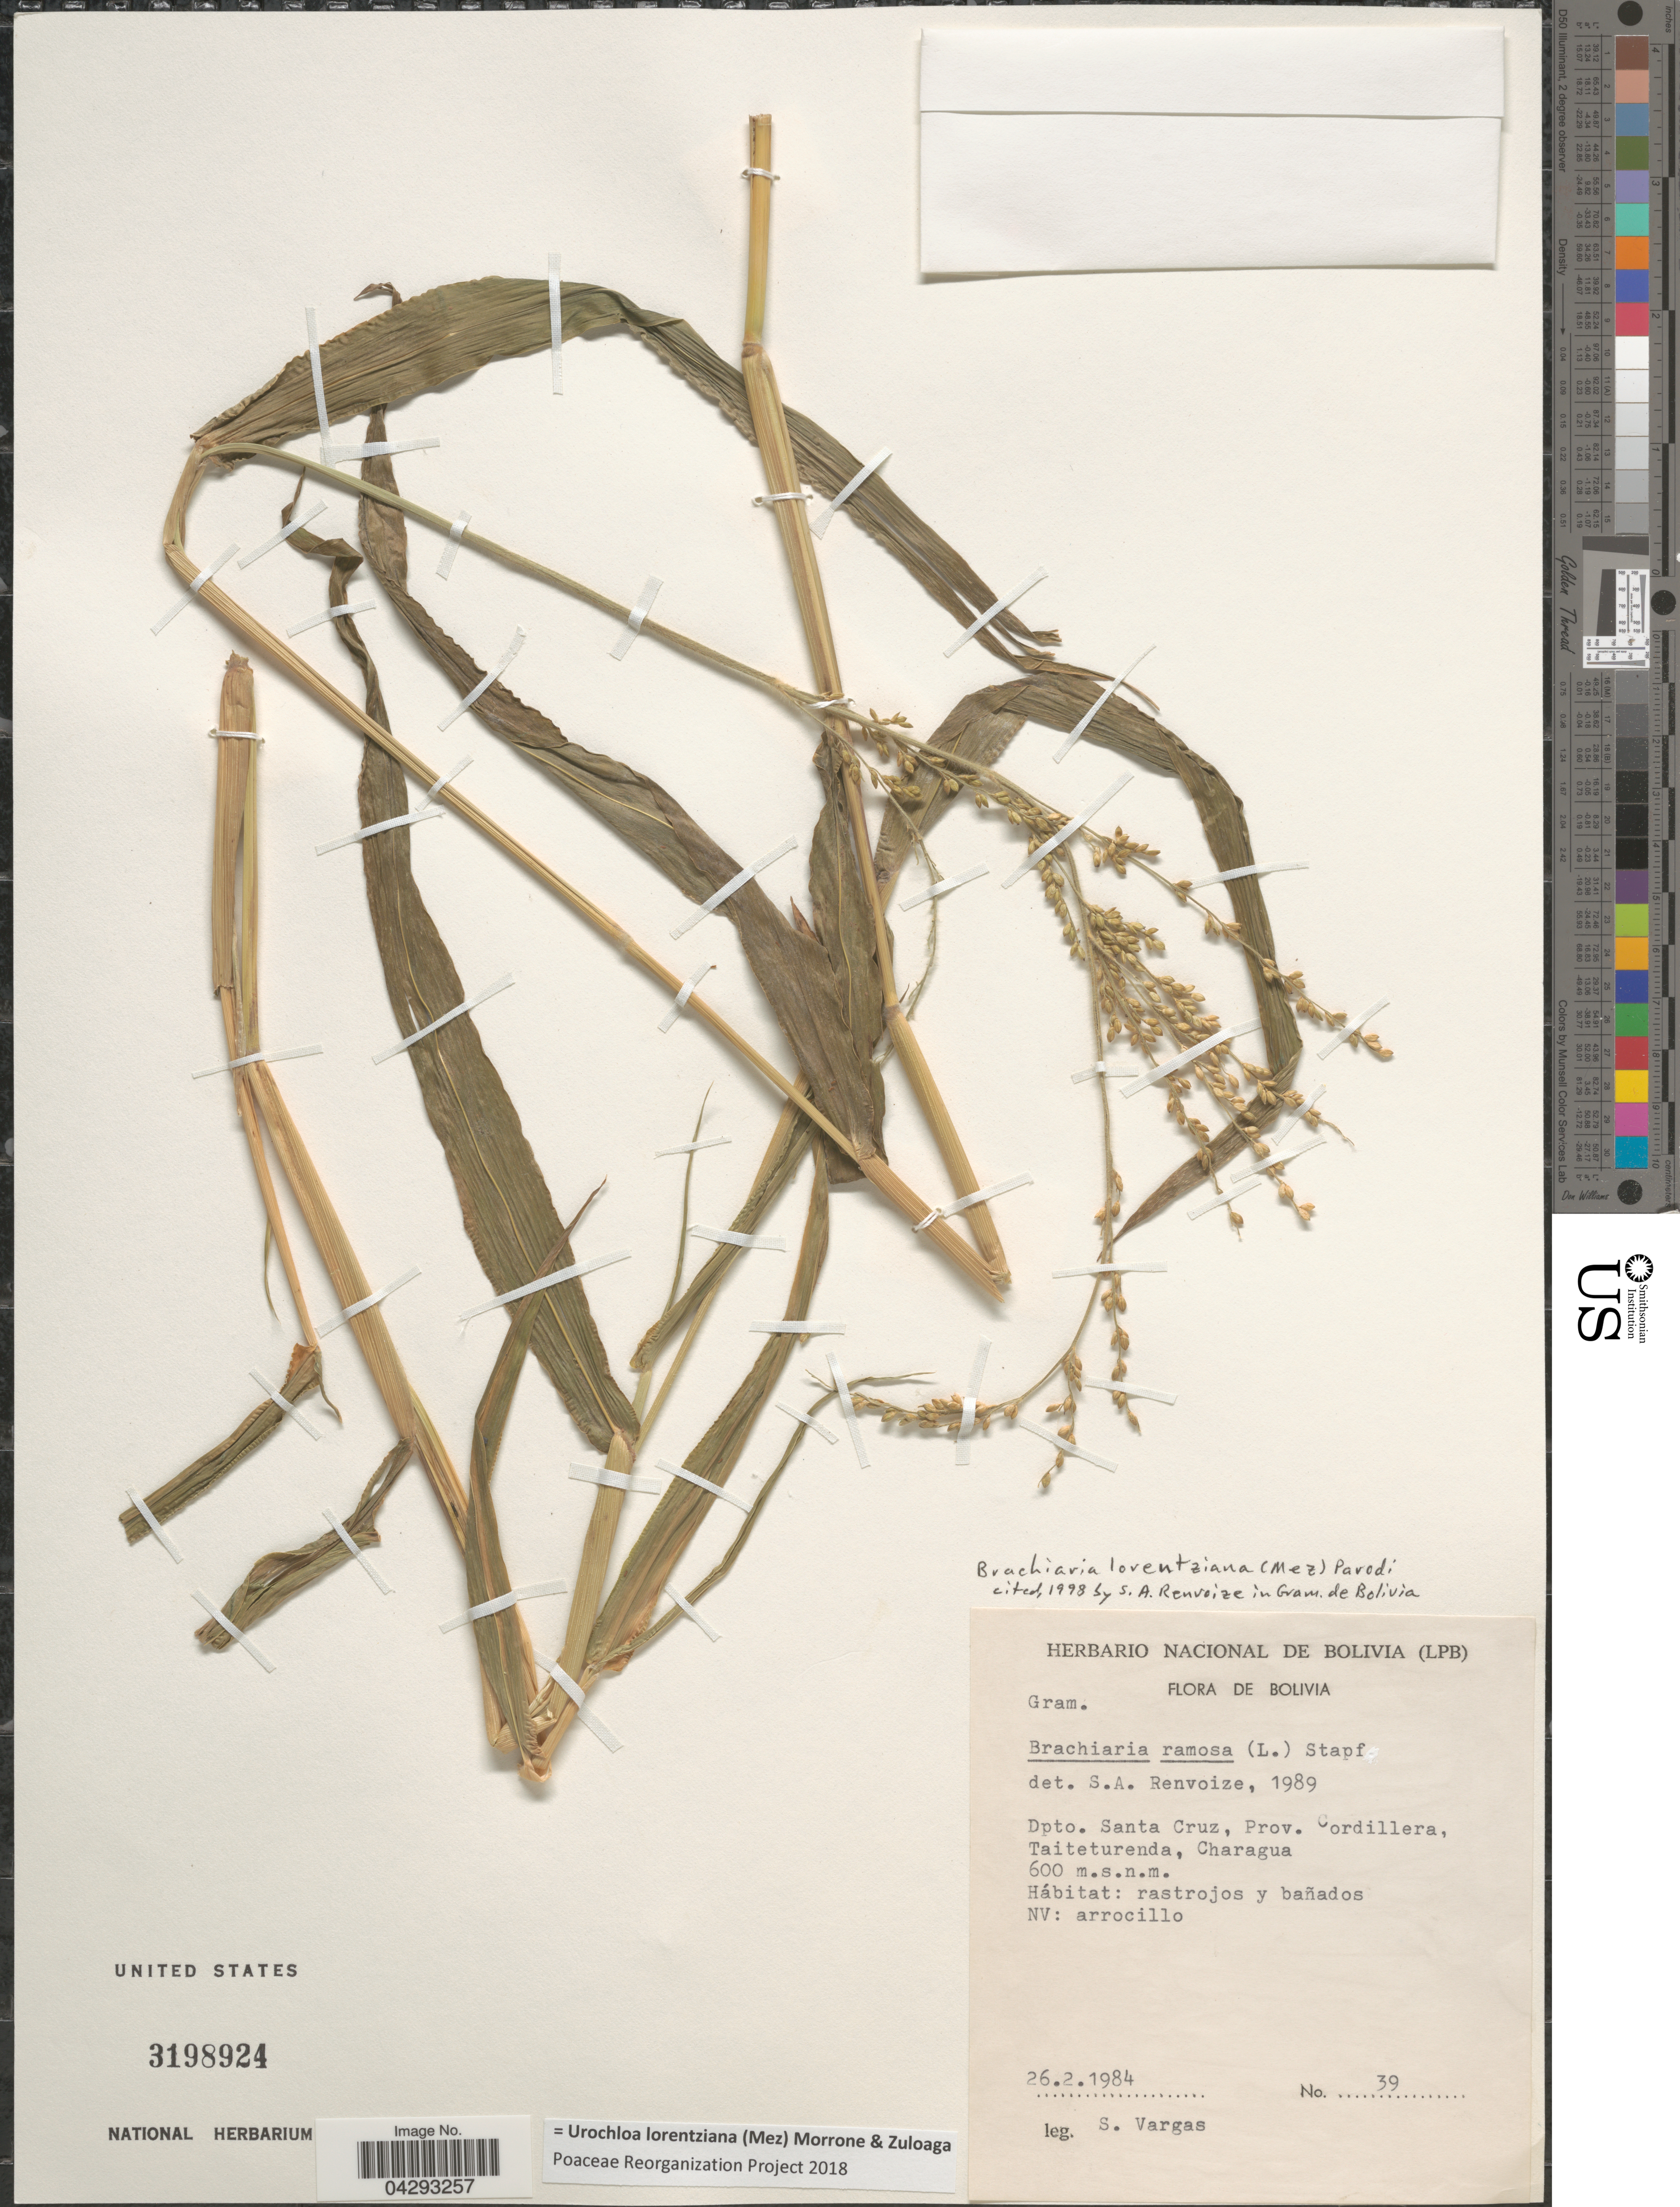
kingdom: Plantae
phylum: Tracheophyta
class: Liliopsida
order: Poales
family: Poaceae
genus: Urochloa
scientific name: Urochloa lorentziana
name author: (Mez) Morrone & Zuloaga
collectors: S. Vargas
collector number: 39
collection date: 1984-02-26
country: Bolivia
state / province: Santa Cruz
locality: Dpto. Santa Cruz, Prov. Cordillera, Taiteturenda, Charagua.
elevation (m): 600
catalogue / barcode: US 3198924